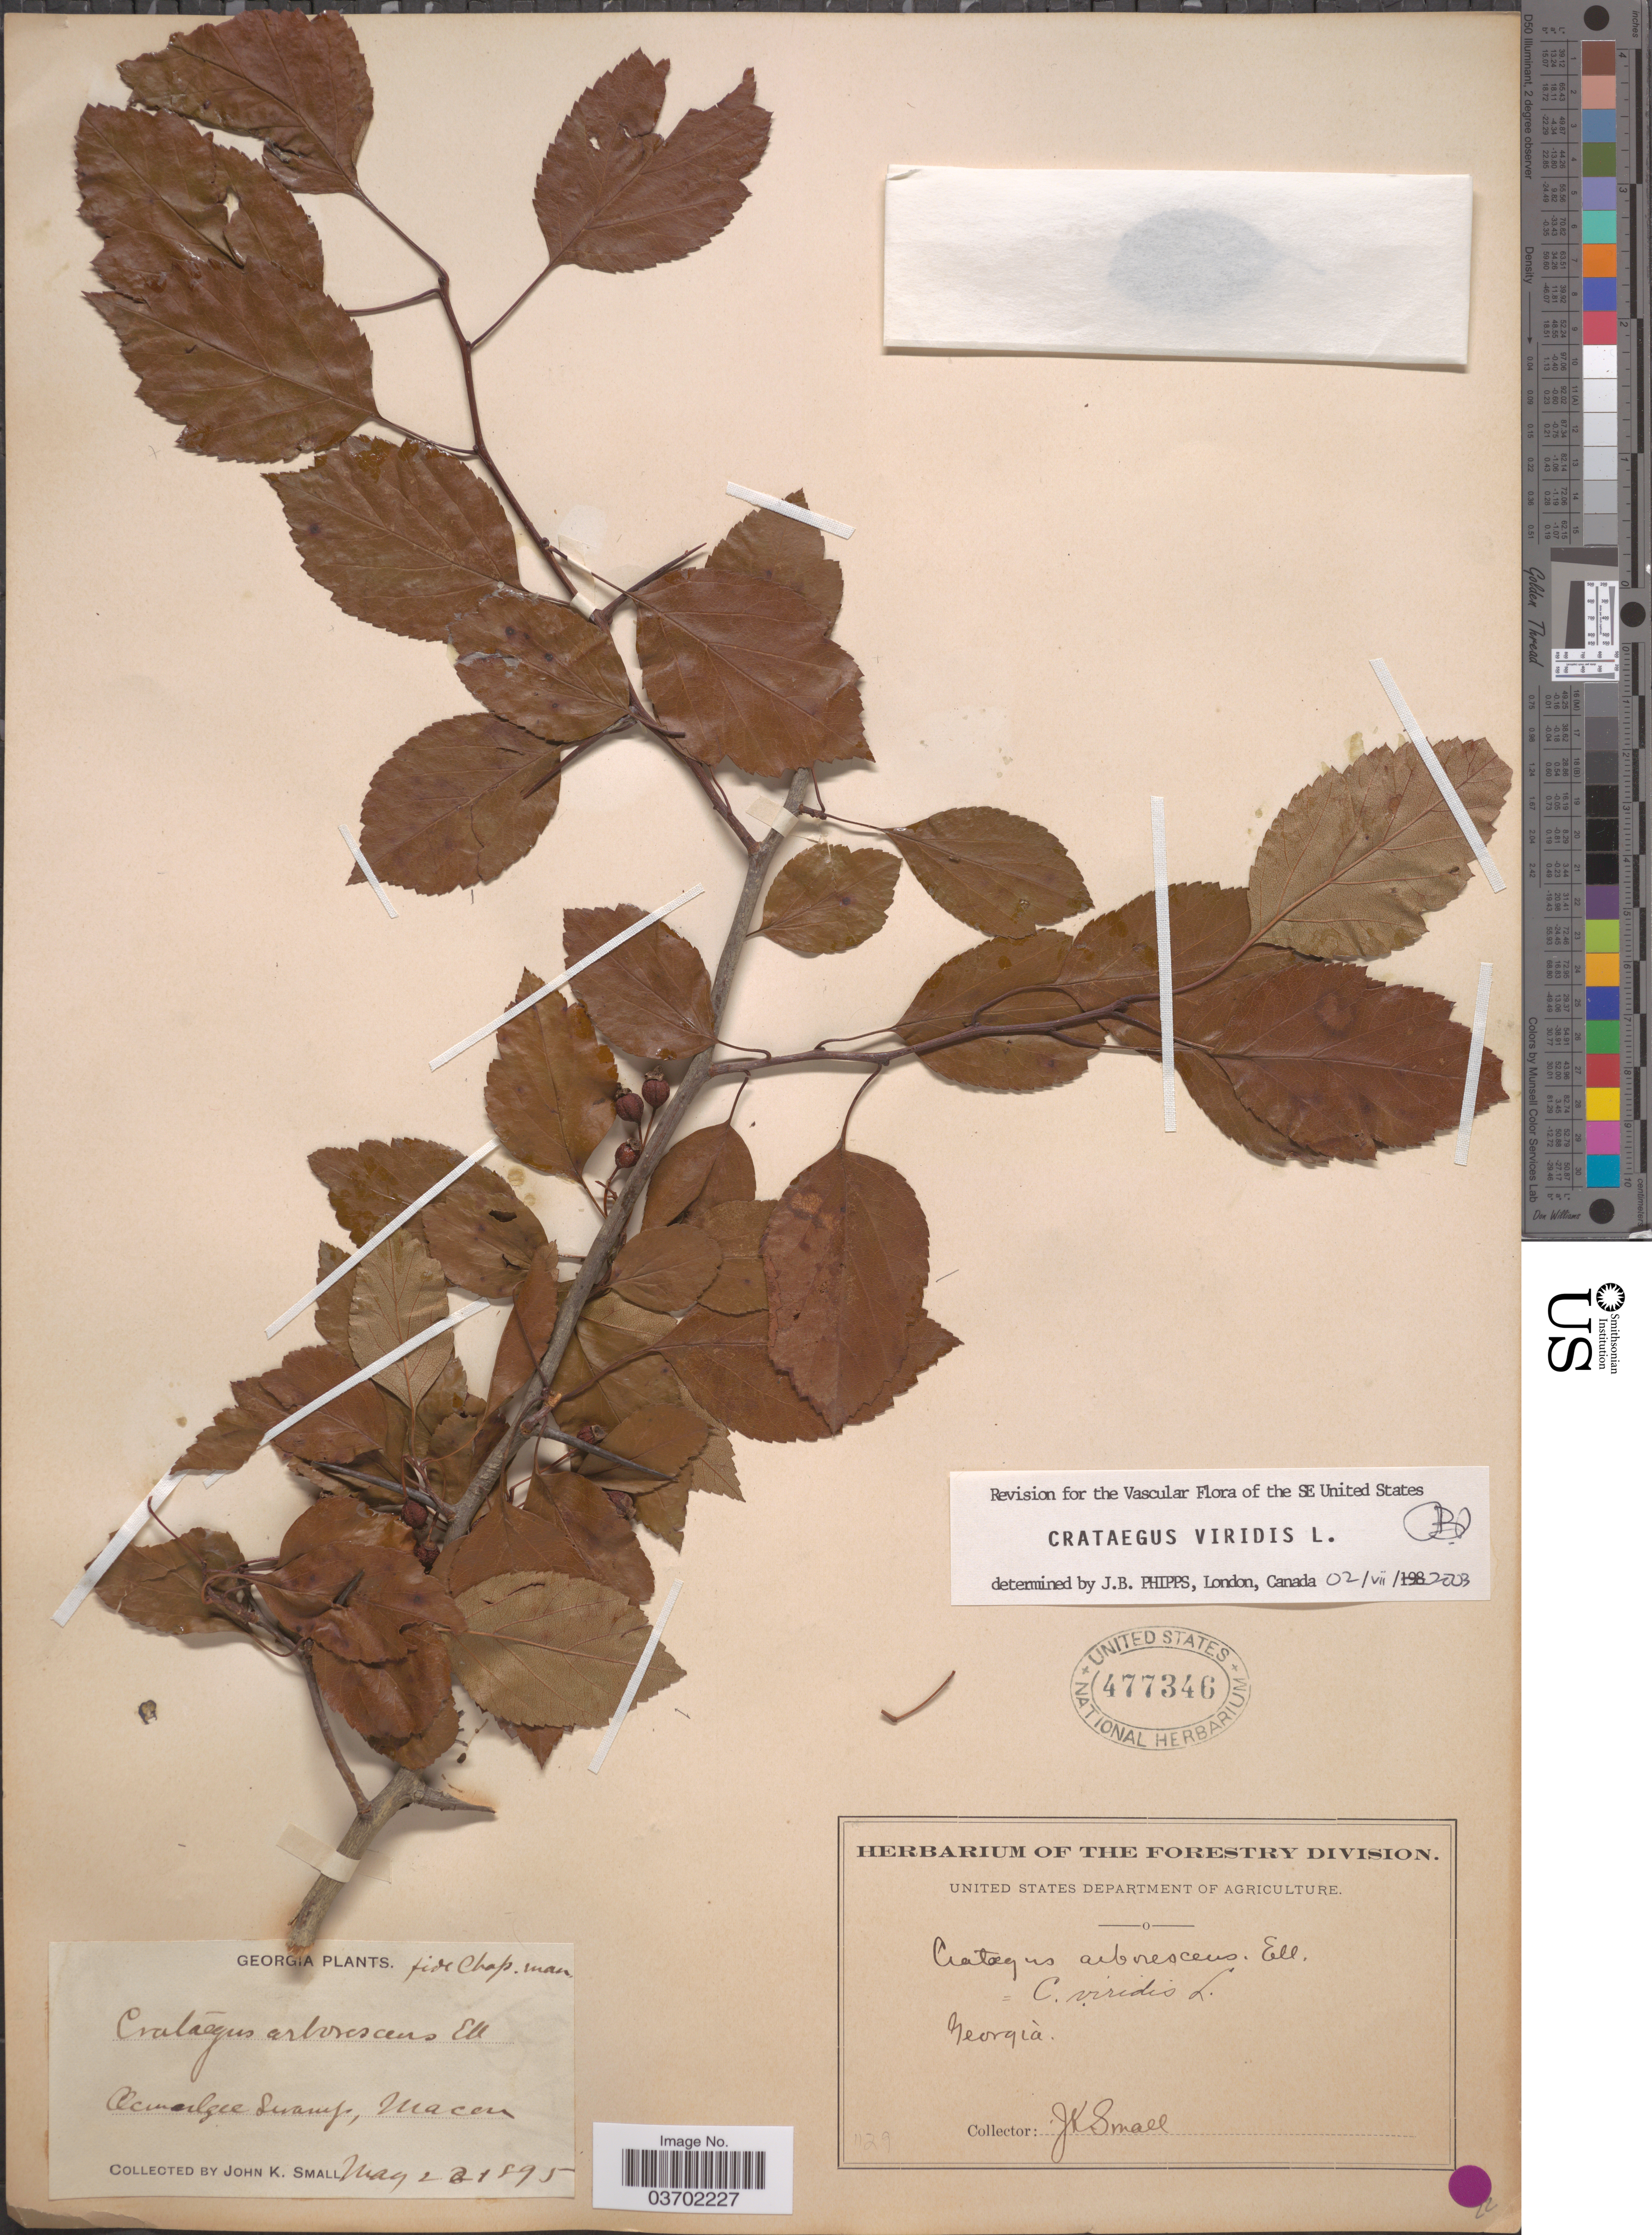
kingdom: Plantae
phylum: Tracheophyta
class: Magnoliopsida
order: Rosales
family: Rosaceae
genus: Crataegus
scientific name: Crataegus viridis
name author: L.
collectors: J. K. Small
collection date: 1895-05-21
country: United States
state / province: Georgia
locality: Ocmulgee Swamp, Macon.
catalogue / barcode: US 477346